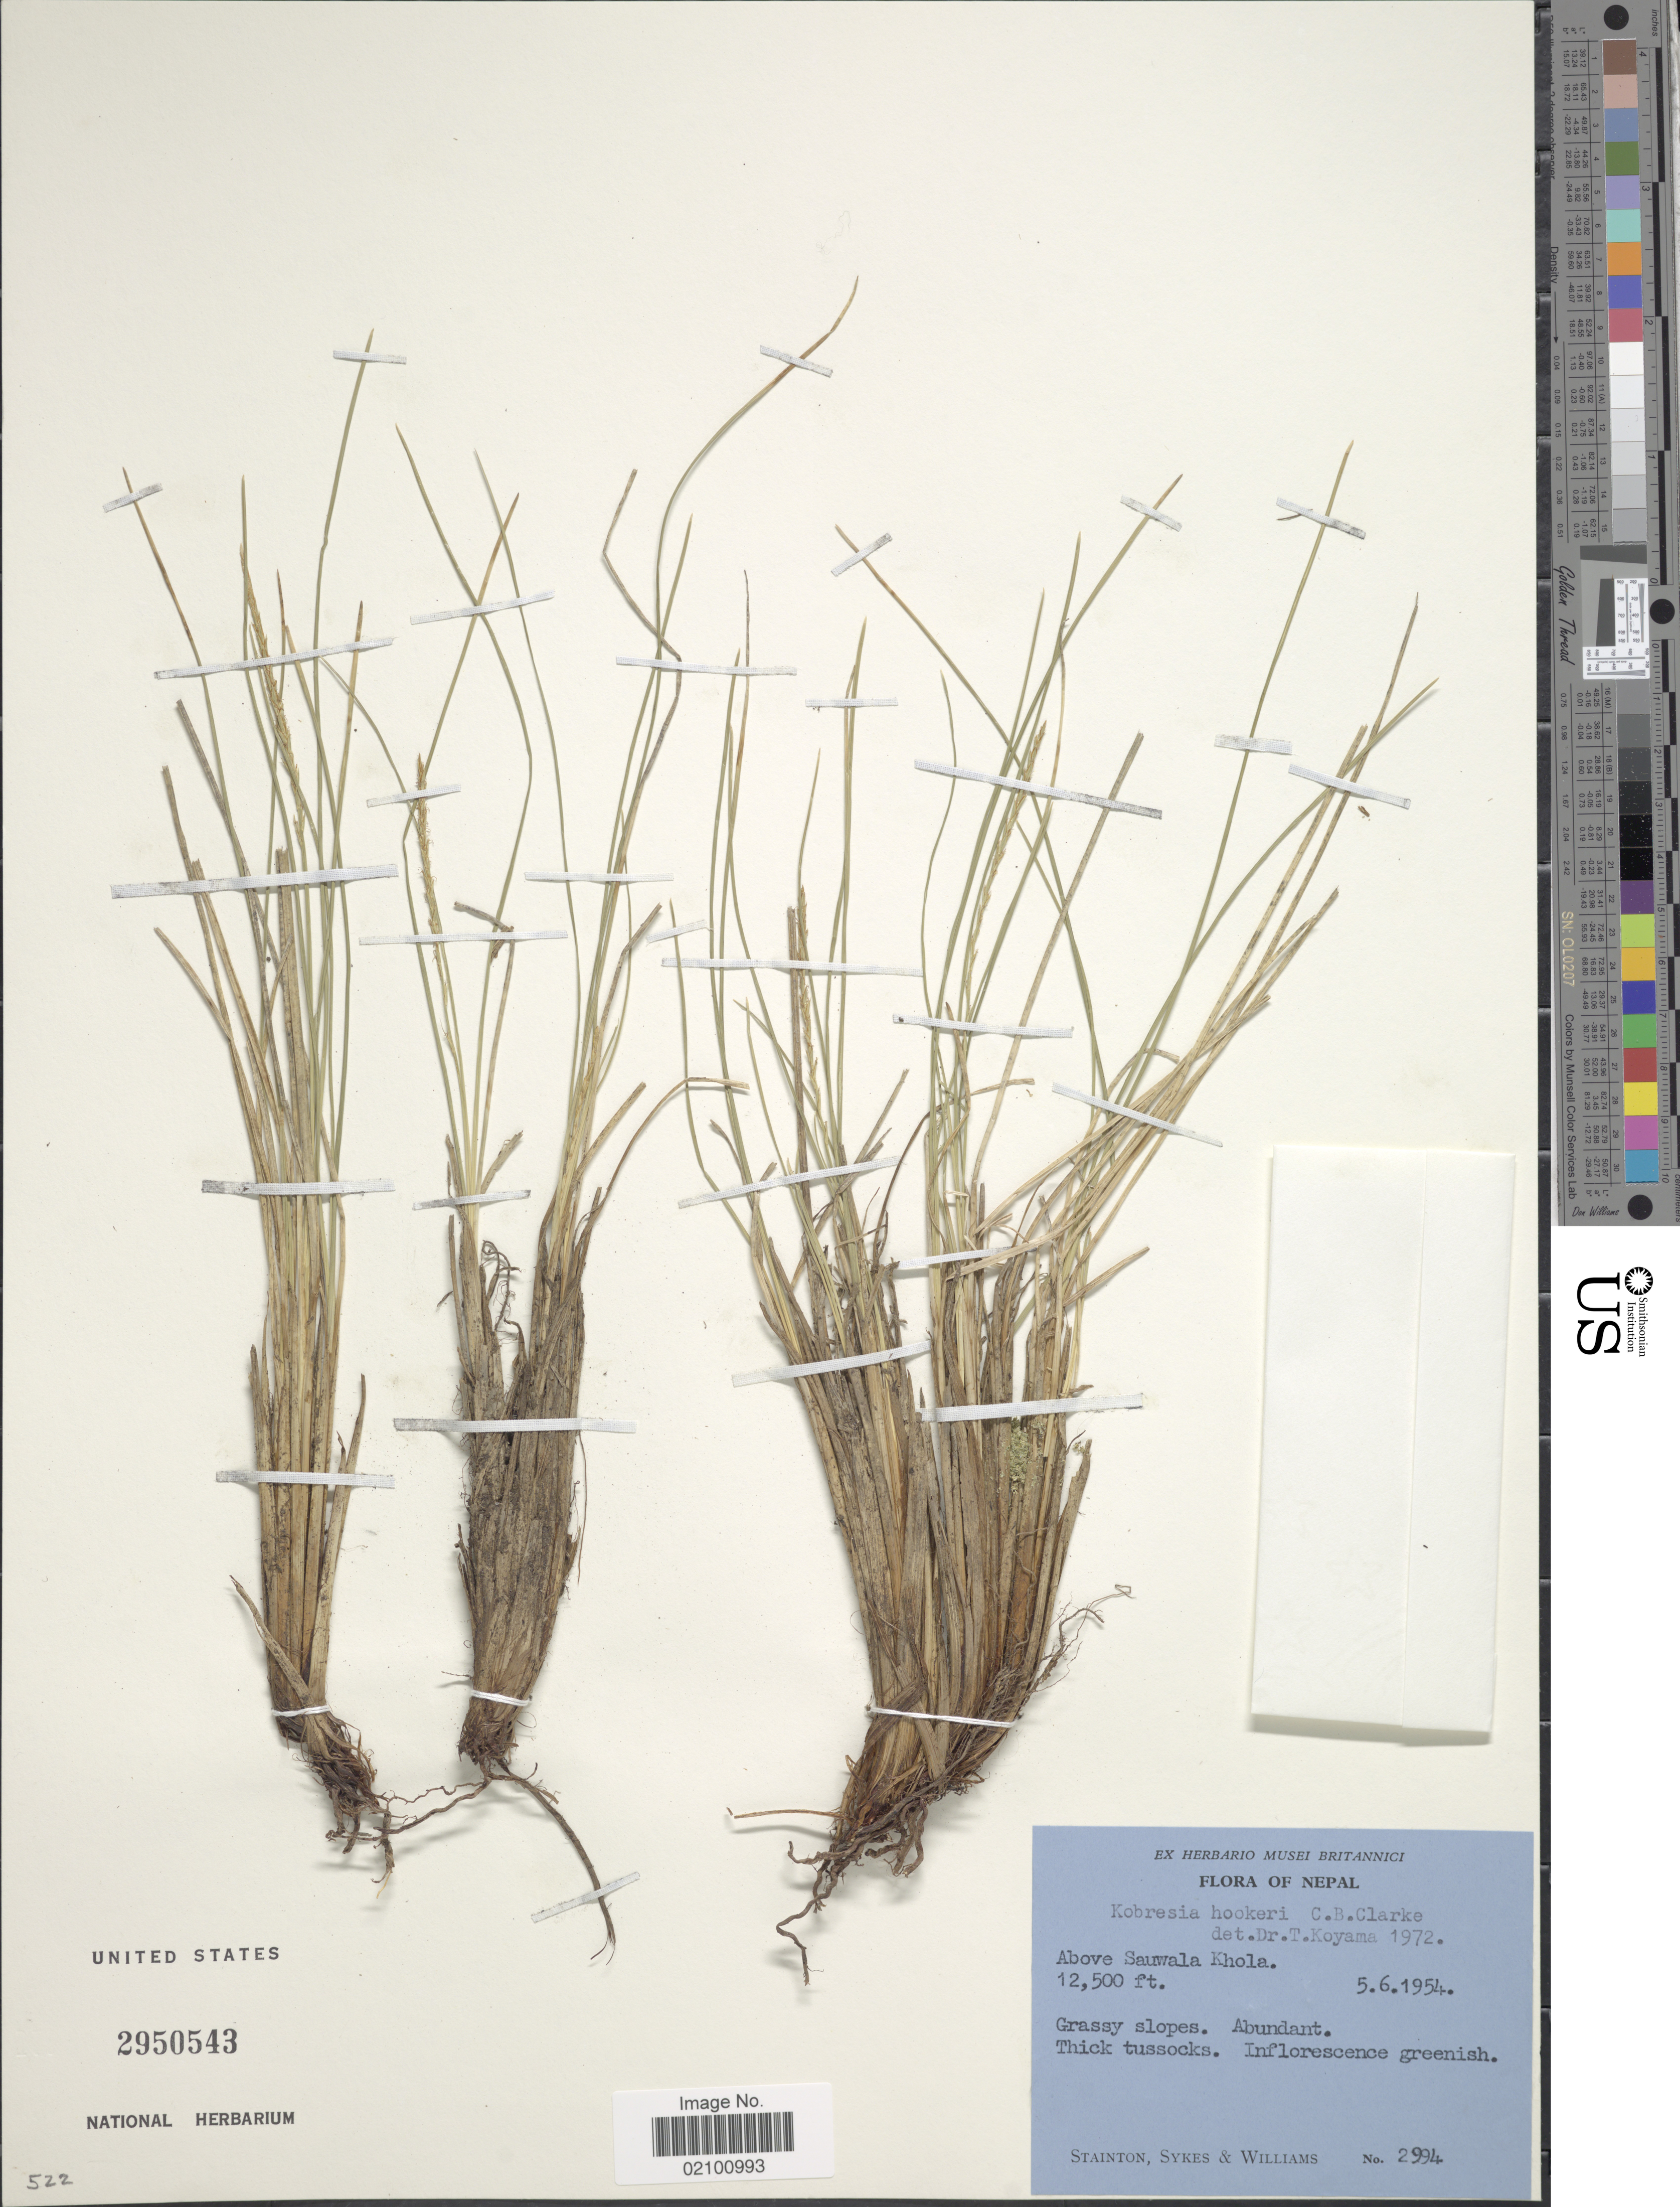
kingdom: Plantae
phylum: Tracheophyta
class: Liliopsida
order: Poales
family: Cyperaceae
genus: Carex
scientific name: Carex sp.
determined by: Strong, M. T., (US), Smithsonian Institution - National Museum of Natural History (UNITED STATES)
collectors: -. Stainton, Sykes, -- & -- Williams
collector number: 2994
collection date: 1954-06-05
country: Nepal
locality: AboveSauwala Khola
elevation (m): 3810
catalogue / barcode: US 2950543